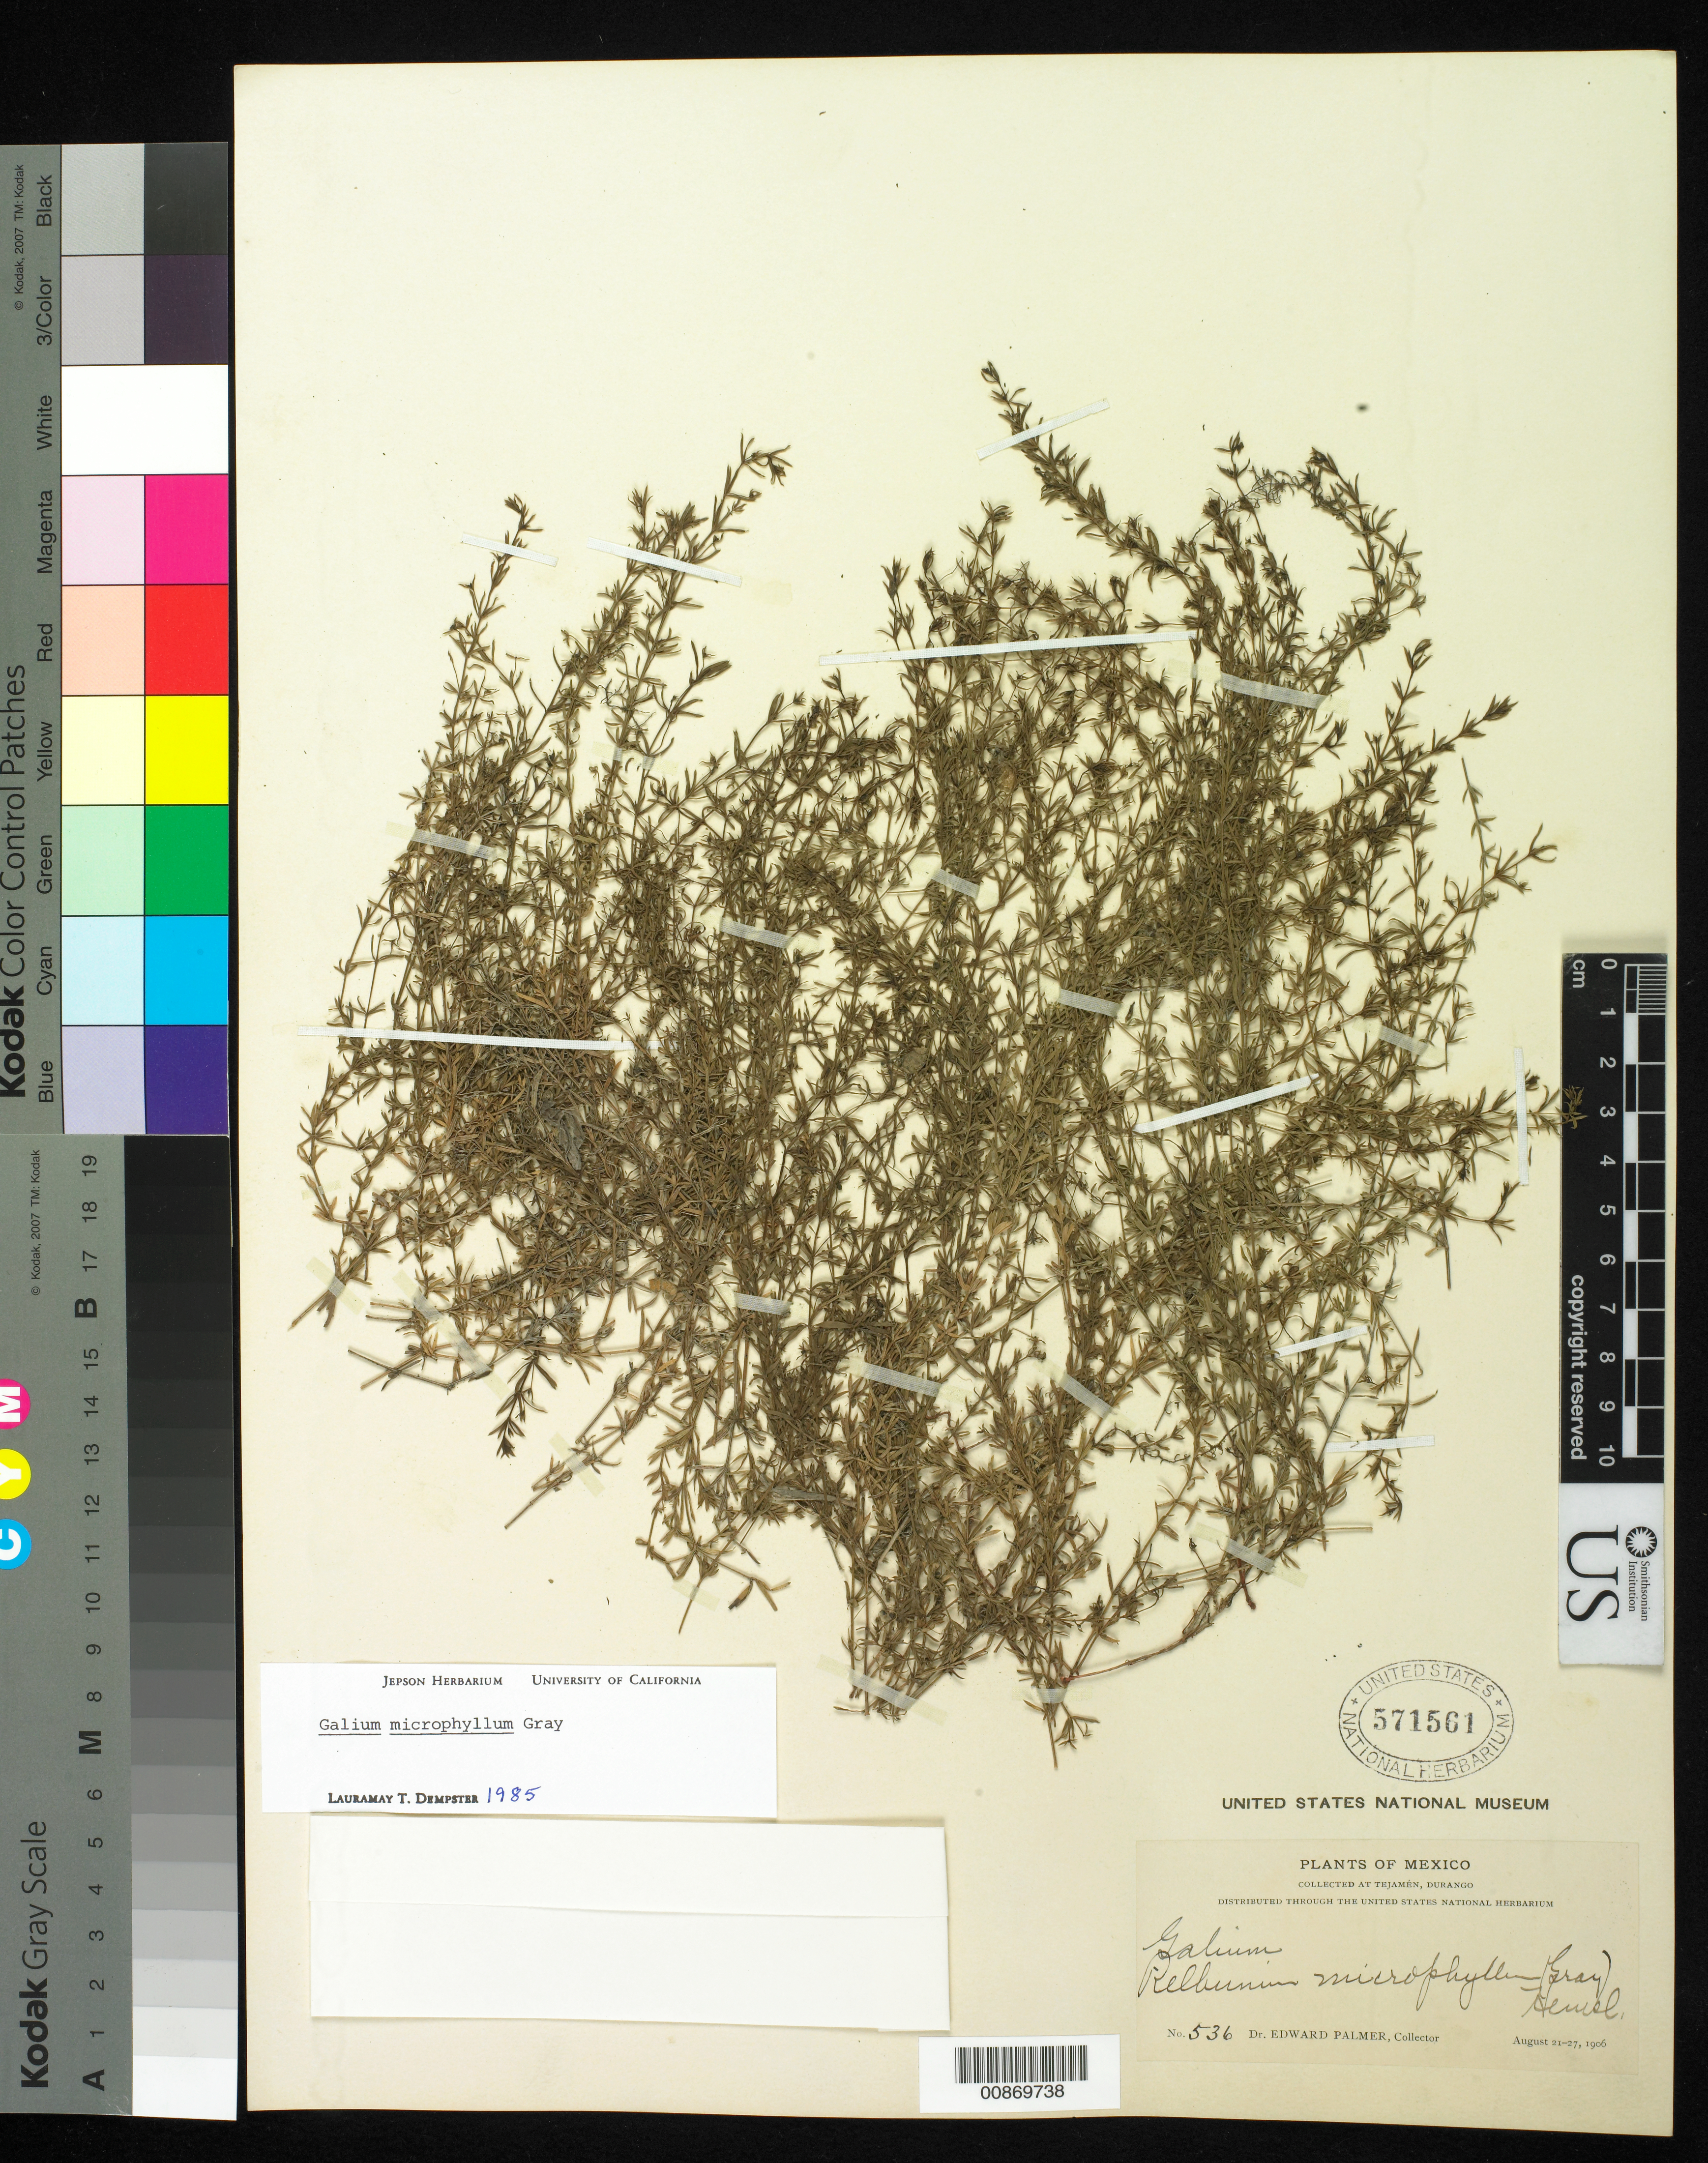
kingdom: Plantae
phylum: Tracheophyta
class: Magnoliopsida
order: Gentianales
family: Rubiaceae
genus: Galium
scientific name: Galium microphyllum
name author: A. Gray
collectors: E. Palmer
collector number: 536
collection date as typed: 21 Aug 1906 to 27 Aug 1906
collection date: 1906-08-21/1906-08-27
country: Mexico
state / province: Durango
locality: Tejamén, Durango.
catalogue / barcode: US 571561